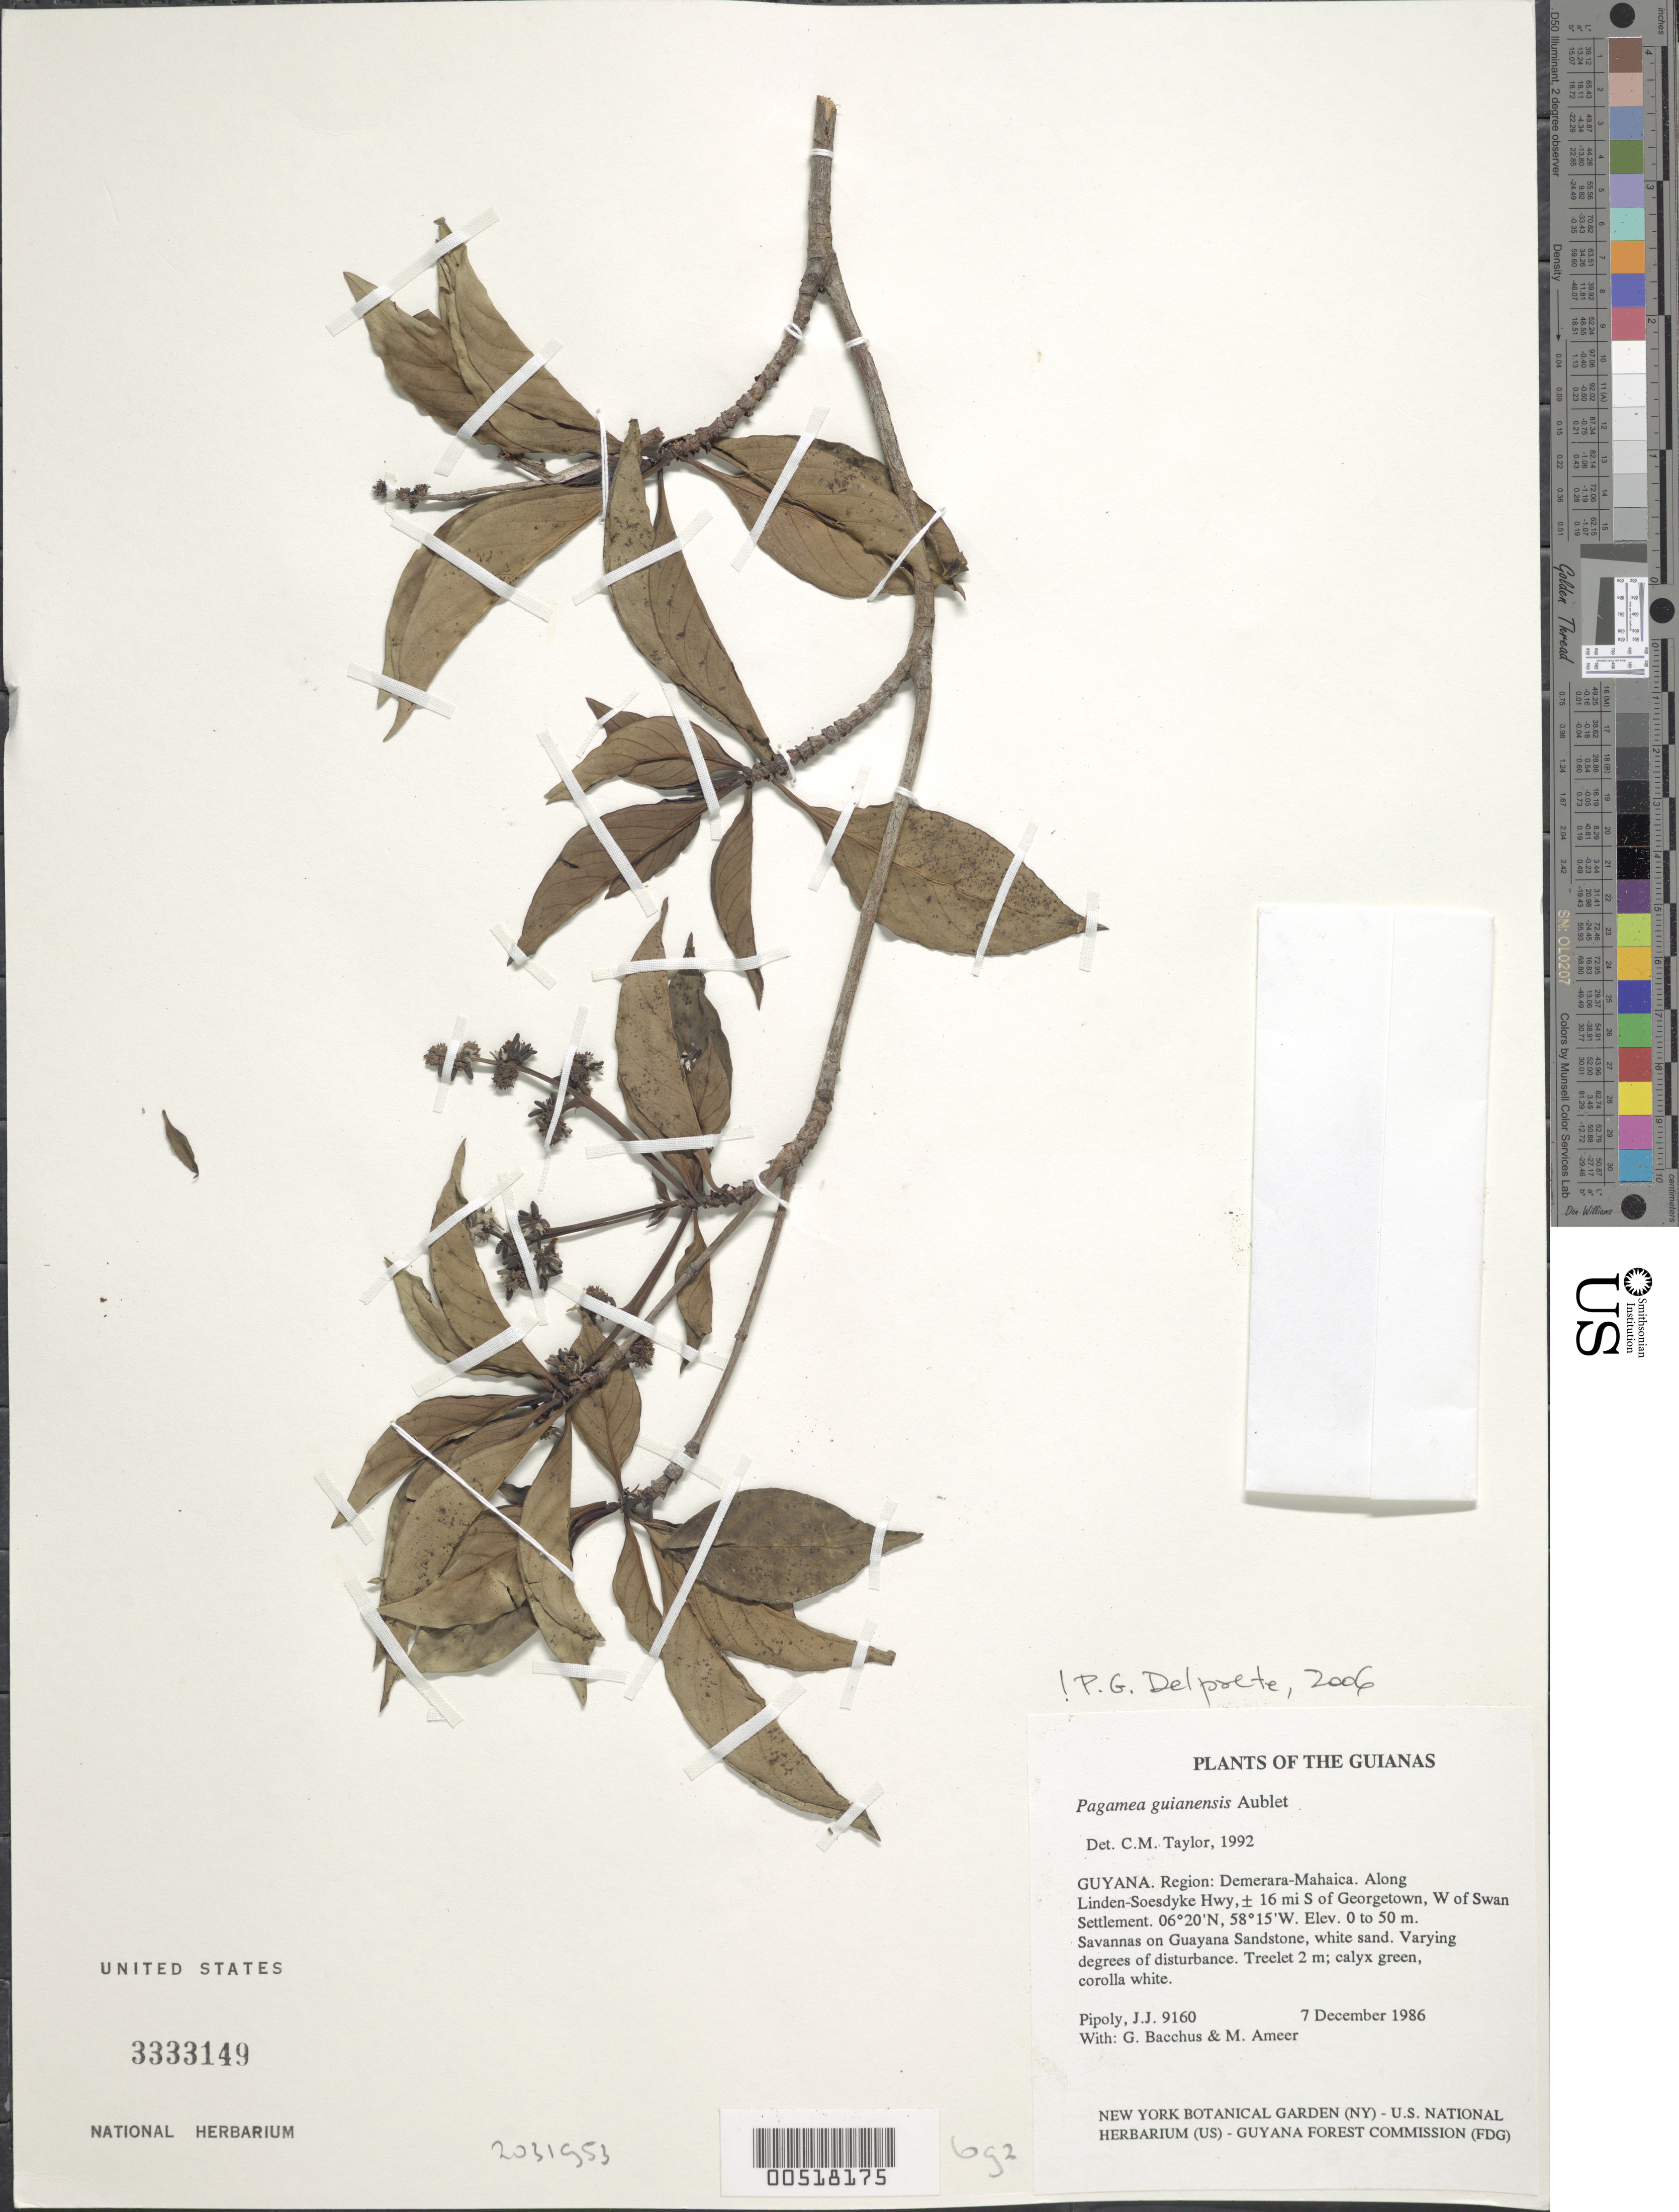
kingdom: Plantae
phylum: Tracheophyta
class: Magnoliopsida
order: Gentianales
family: Rubiaceae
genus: Pagamea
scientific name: Pagamea guianensis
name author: Aubl.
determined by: Delprete, P. G., Herb. de Guyane Cay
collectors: J. J. Pipoly, G. Bacchus & M. Ameer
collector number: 9160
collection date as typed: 7 December 1986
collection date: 1986-12-07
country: Guyana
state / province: Demerara-Mahaica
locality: Along Linden-Soesdyke Hwy,± 16 mi S of Georgetown, W of Swan Settlement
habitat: Savannas on Guayana Sandstone, white sand. Varying degrees of disturbance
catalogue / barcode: US 3333149